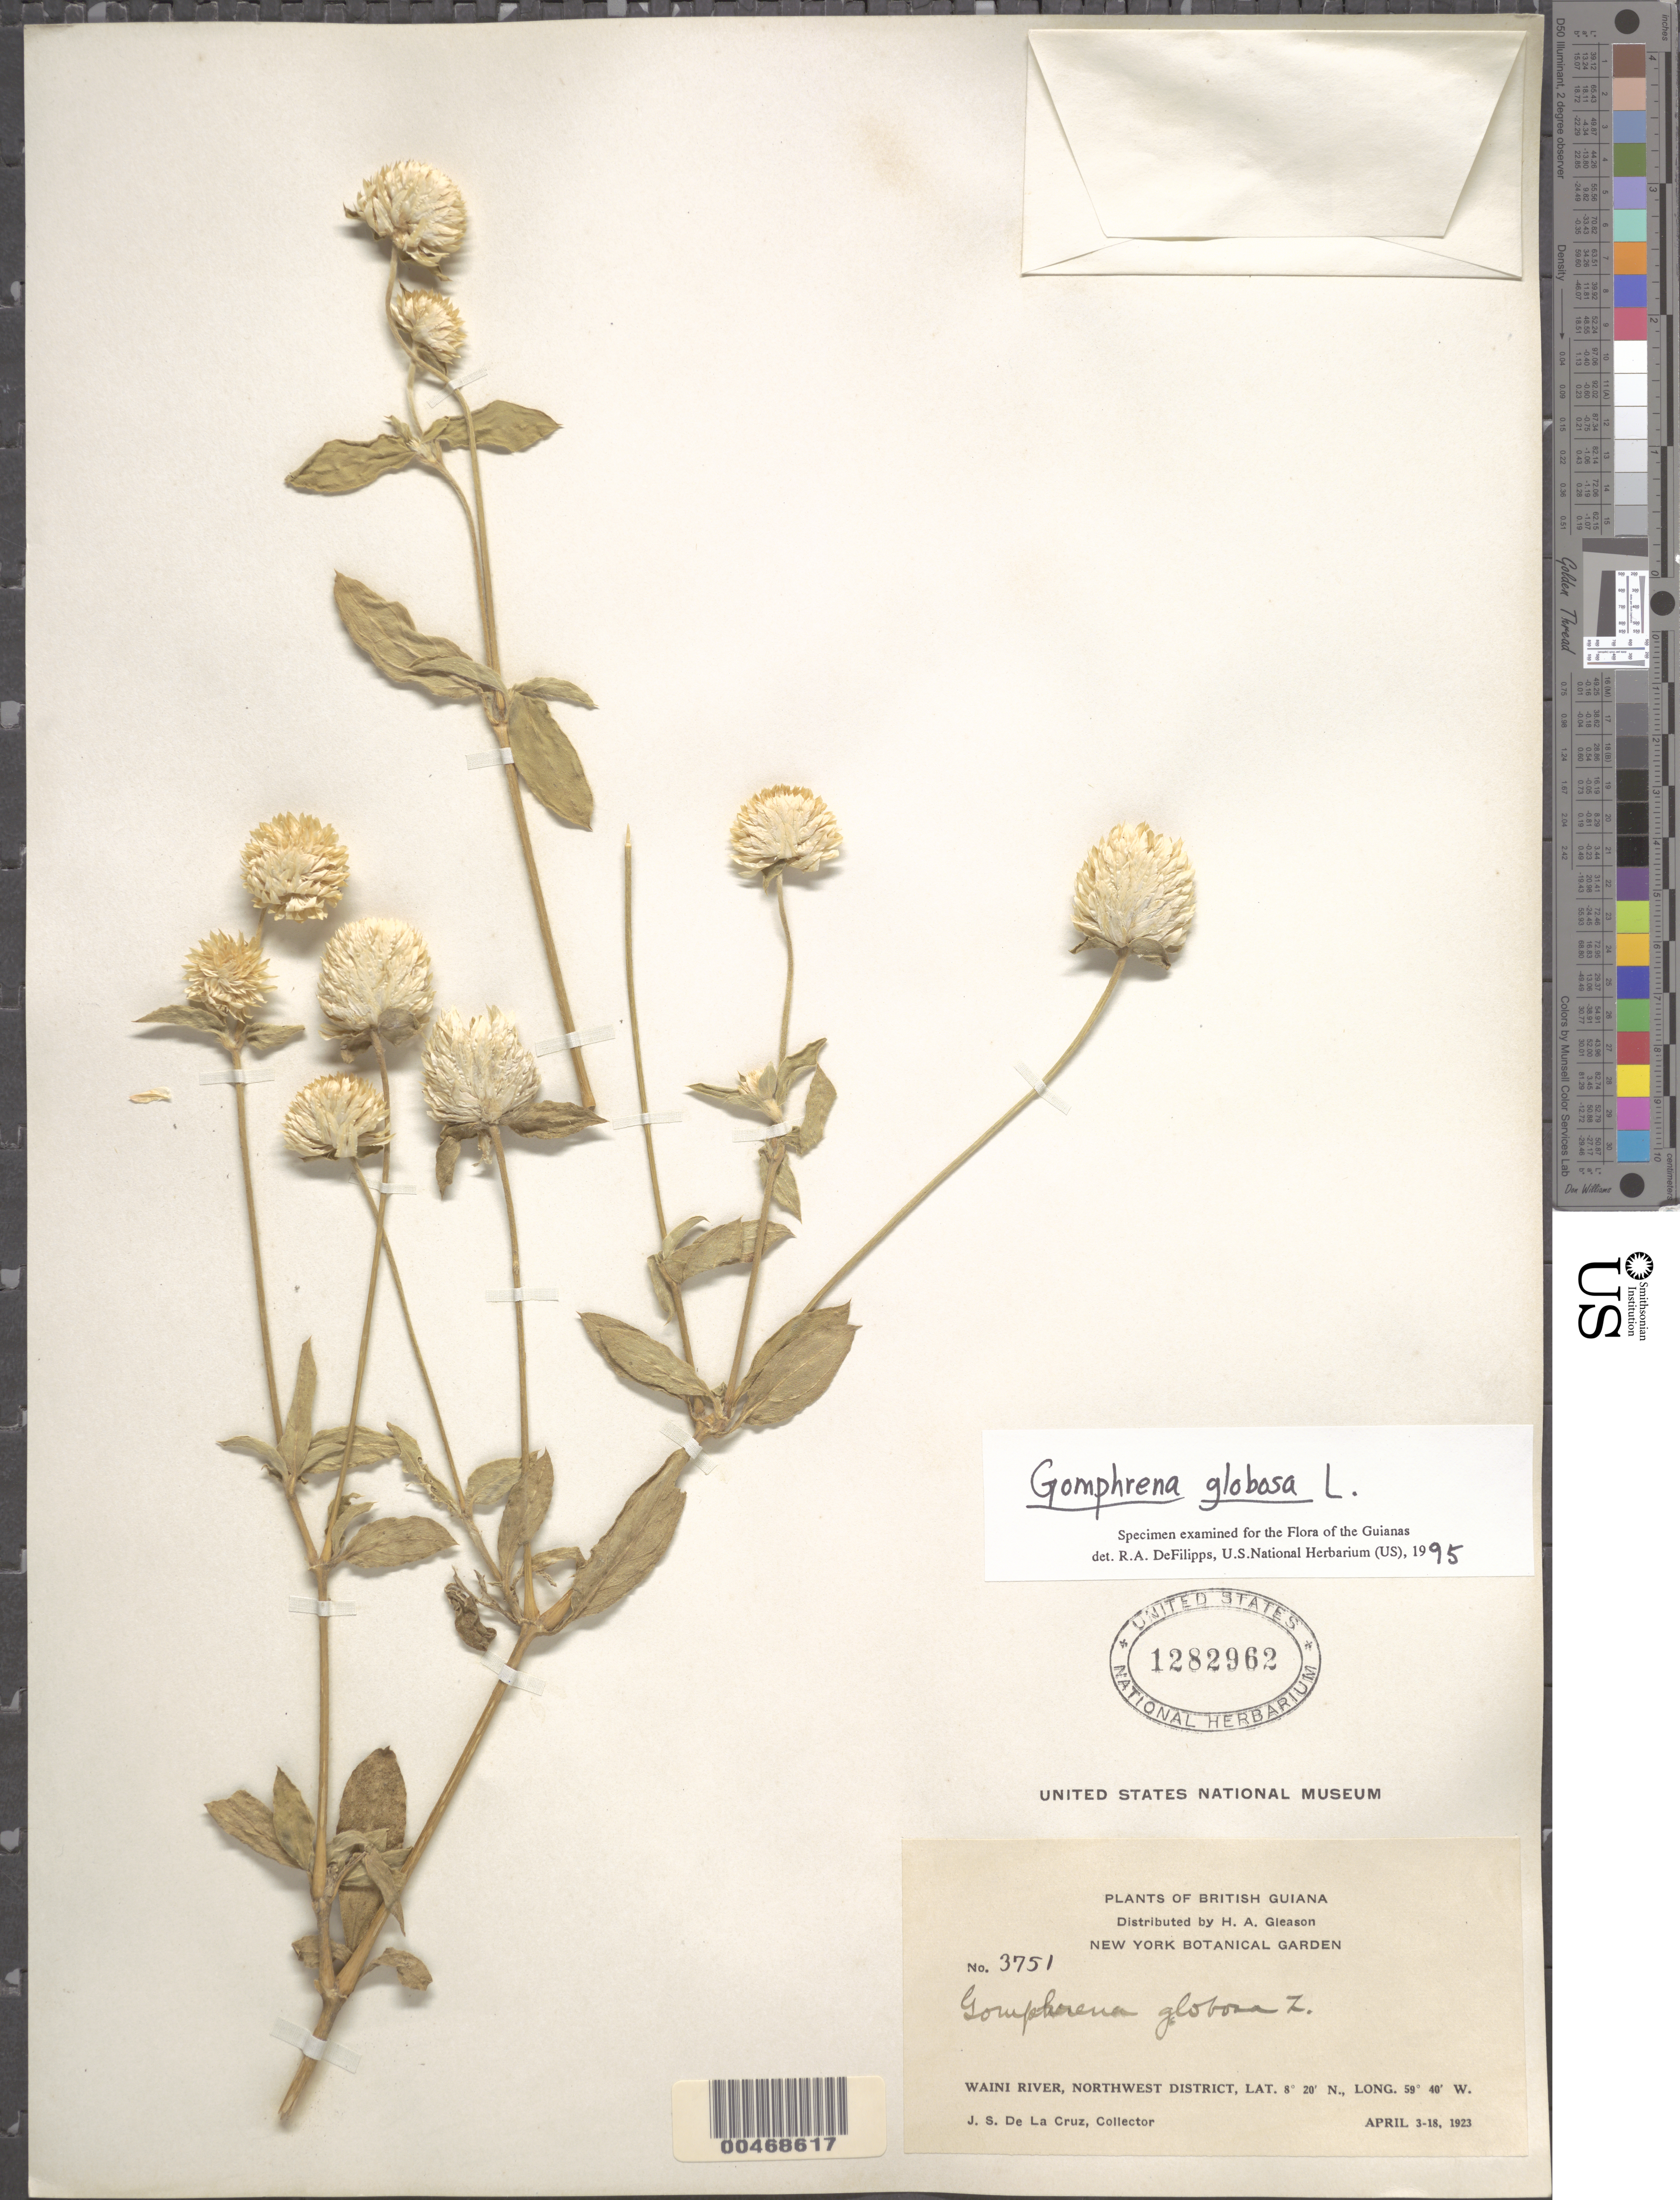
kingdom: Plantae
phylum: Tracheophyta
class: Magnoliopsida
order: Caryophyllales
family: Amaranthaceae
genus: Gomphrena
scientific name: Gomphrena globosa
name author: L.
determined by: DeFilipps, R. A.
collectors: J. S. de la Cruz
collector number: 3751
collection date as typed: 03 Apr 1923 to 18 Apr 1923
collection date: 1923-04-03/1923-04-18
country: Guyana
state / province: Barima-Waini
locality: Waini River. [In former North West Region.]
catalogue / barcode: US 1282962